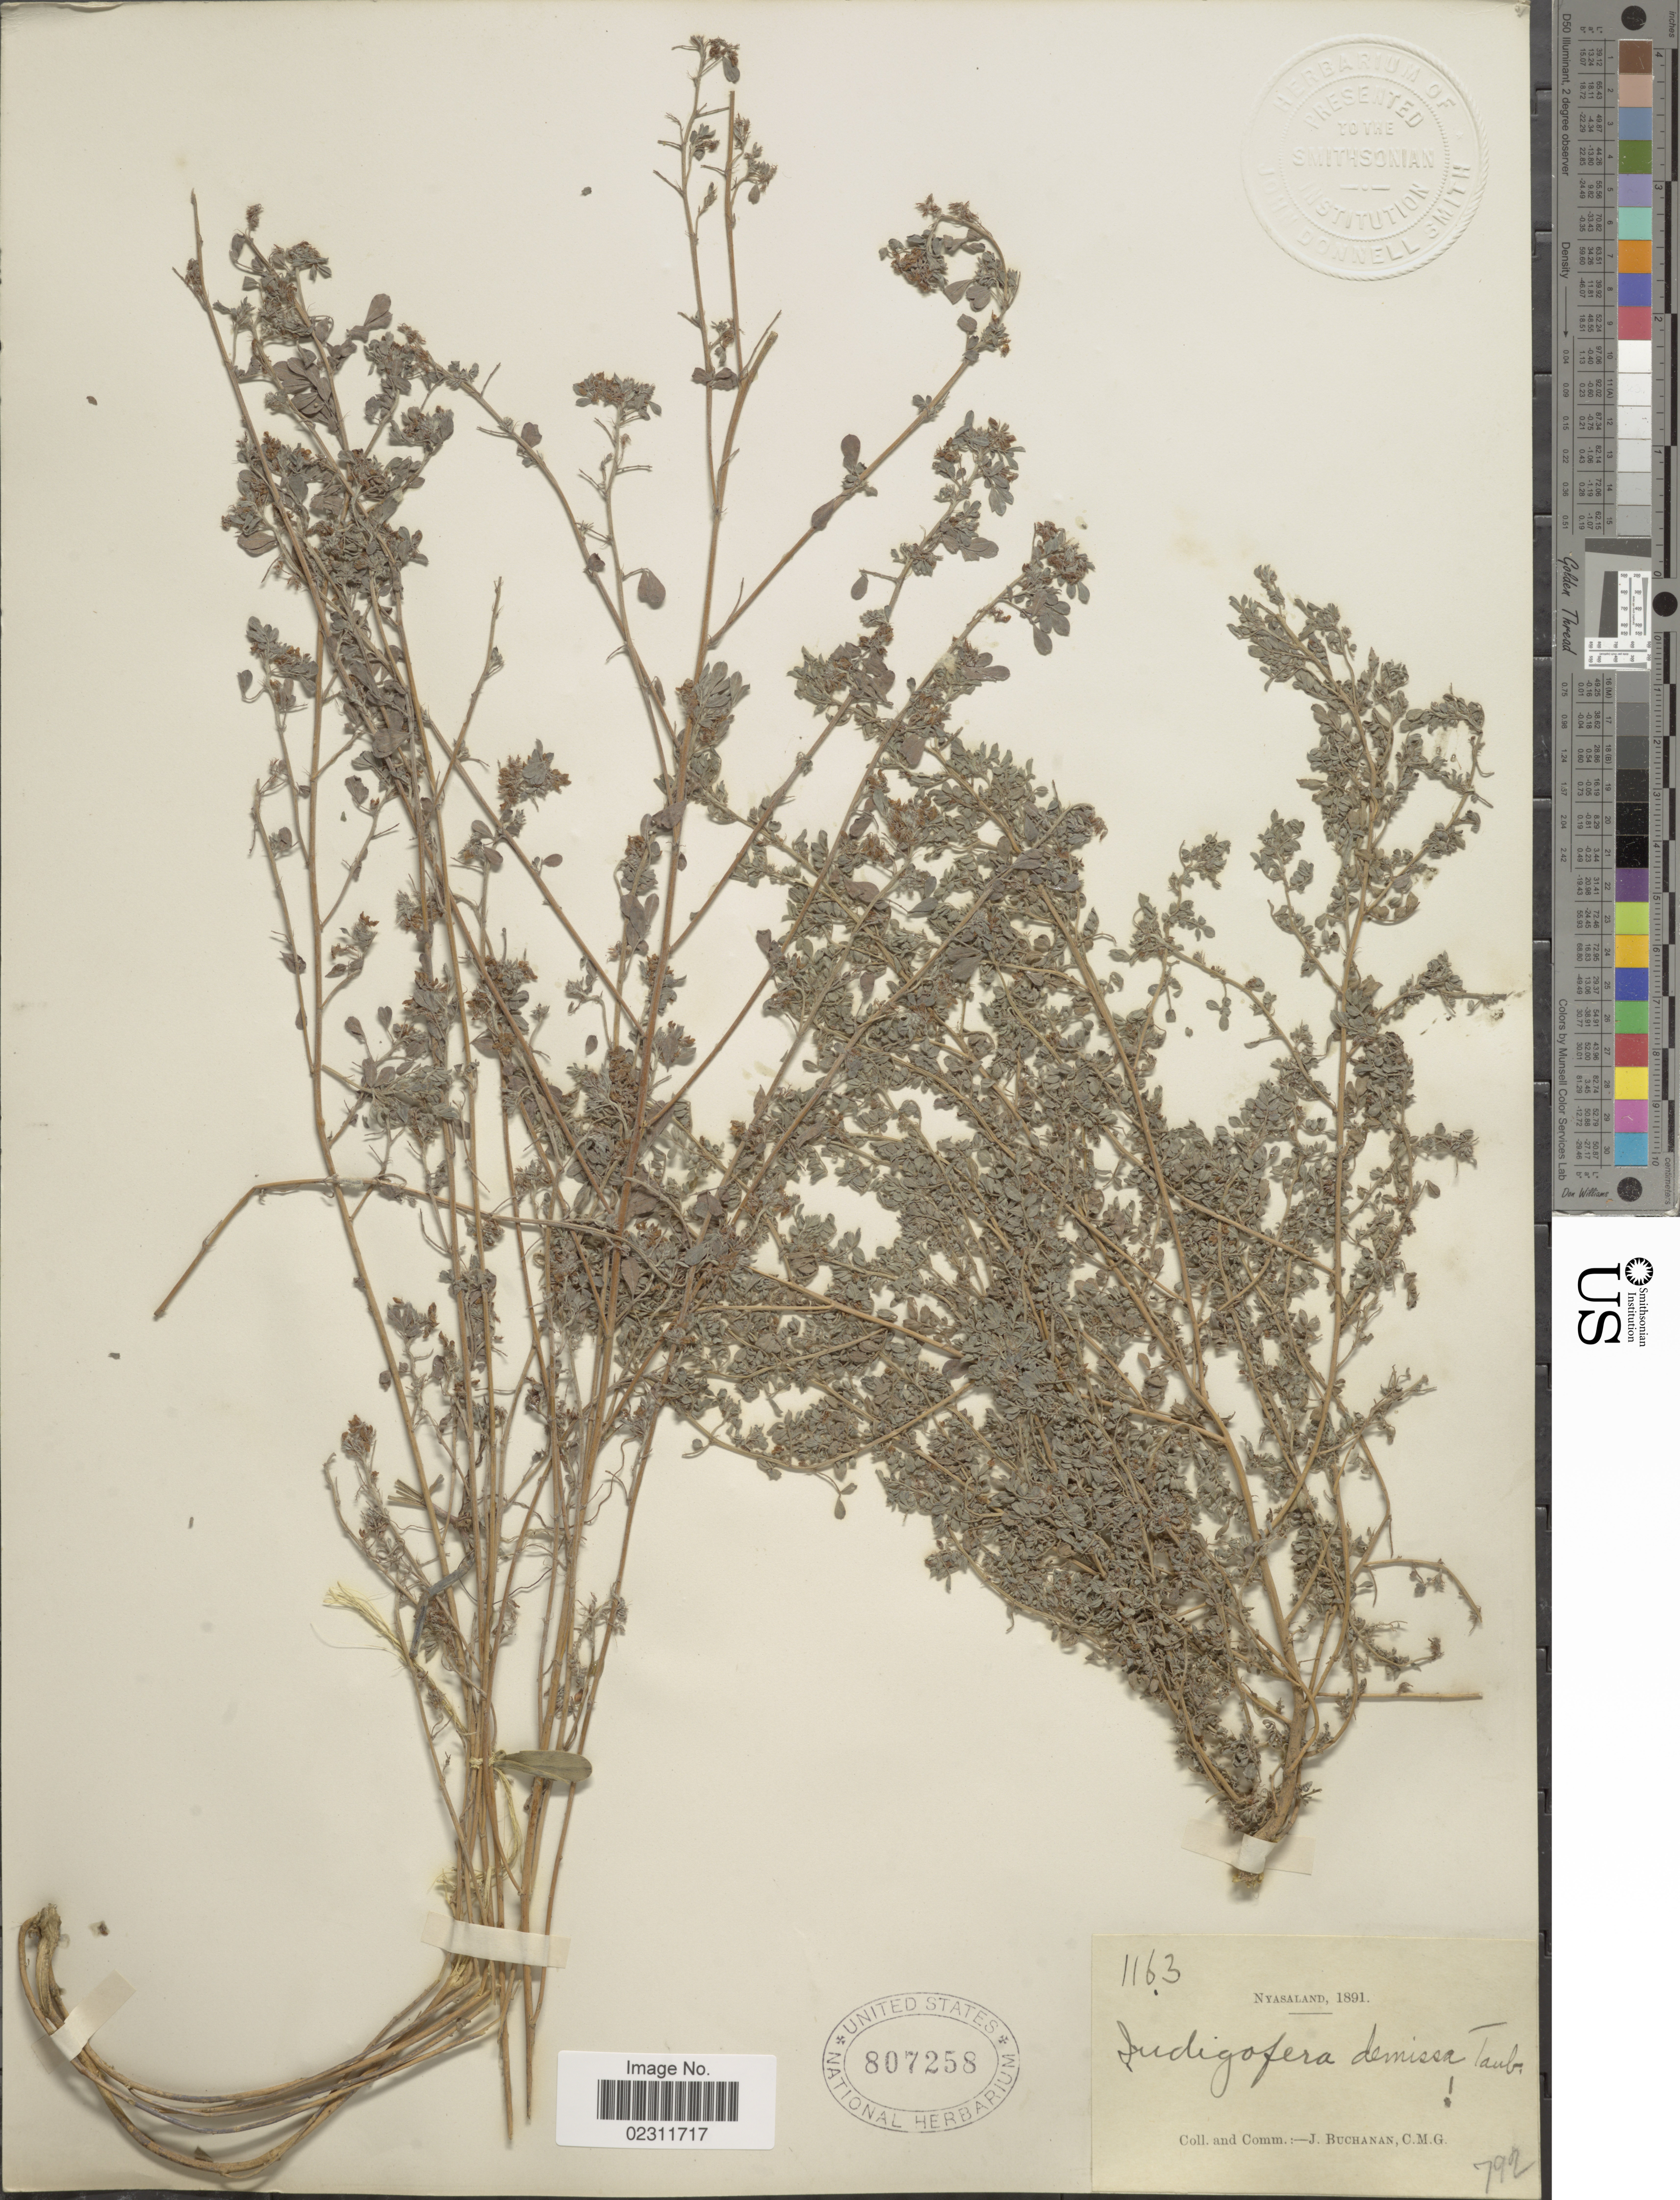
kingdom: Plantae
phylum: Tracheophyta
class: Magnoliopsida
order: Fabales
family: Fabaceae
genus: Indigofera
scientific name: Indigofera demissa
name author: Taub.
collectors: J. Buchanan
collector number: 1163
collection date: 1891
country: Malawi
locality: Nyasaland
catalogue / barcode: US 807258